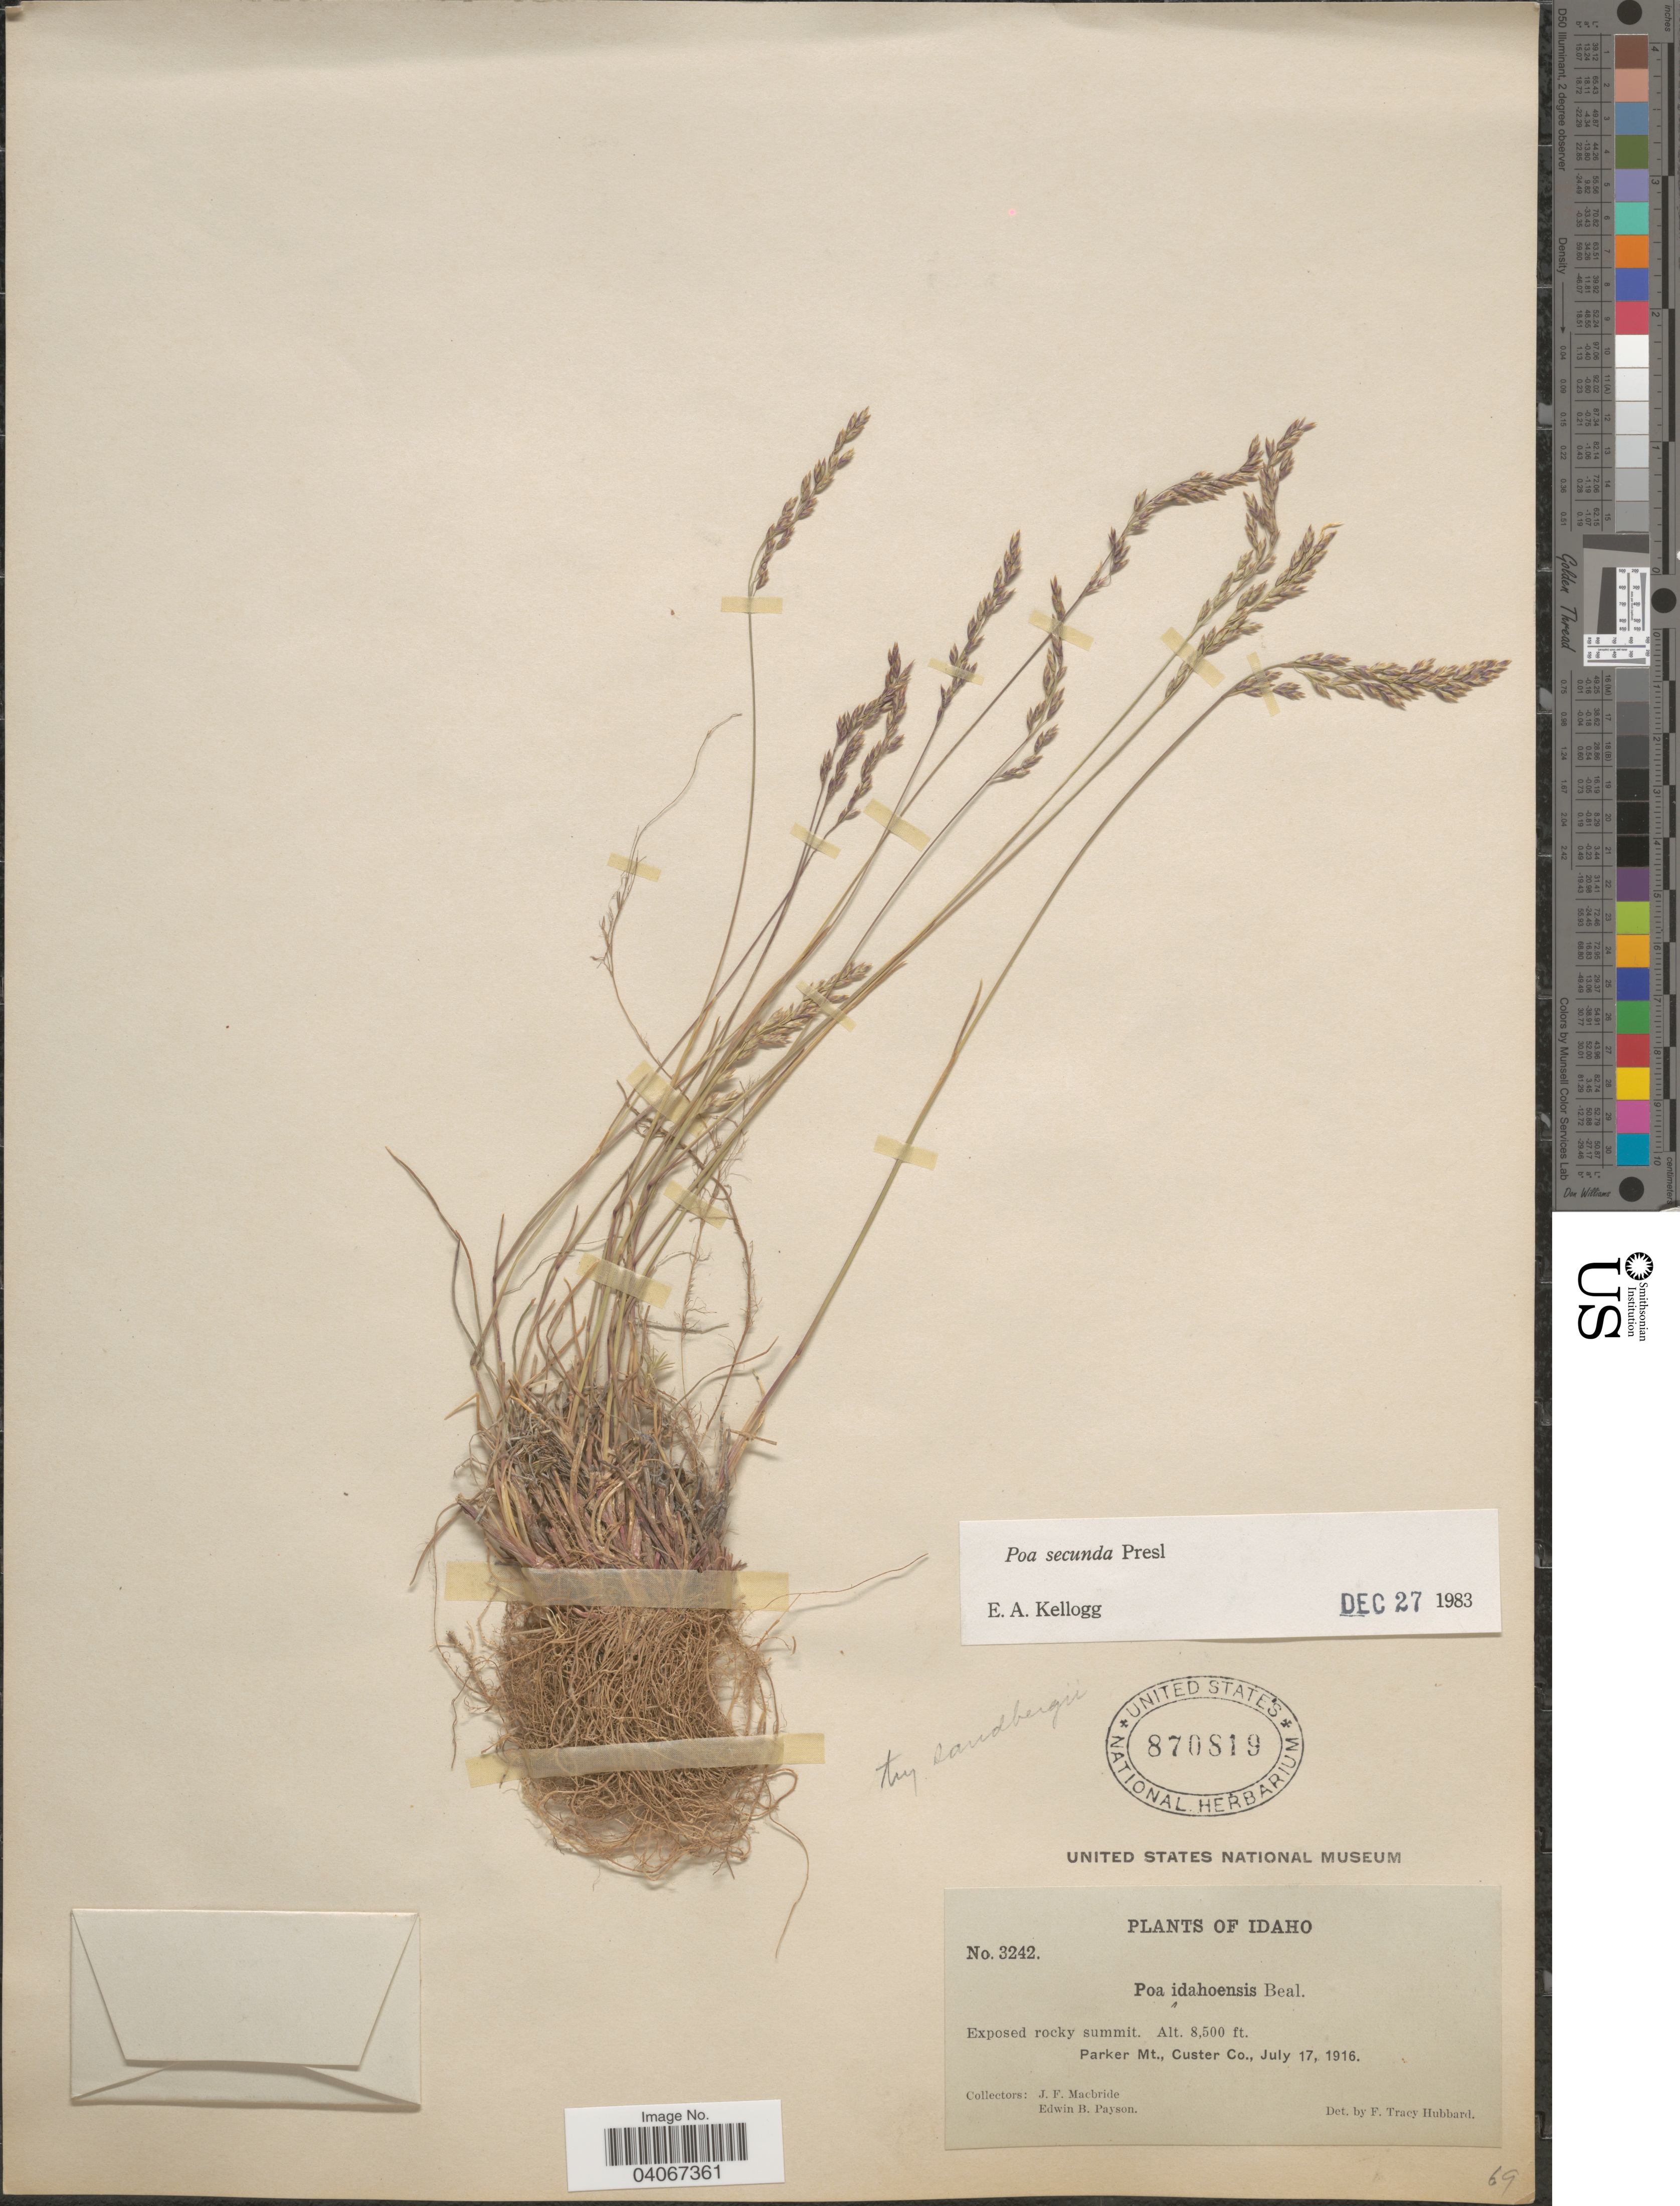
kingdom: Plantae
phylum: Tracheophyta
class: Liliopsida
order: Poales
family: Poaceae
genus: Poa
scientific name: Poa secunda subsp. secunda var. secunda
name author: J. Presl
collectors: J. F. Macbride & E. B. Payson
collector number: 3242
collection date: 1916-07-17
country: United States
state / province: Idaho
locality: Parker Mt., Custer Co.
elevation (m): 2591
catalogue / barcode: US 870819